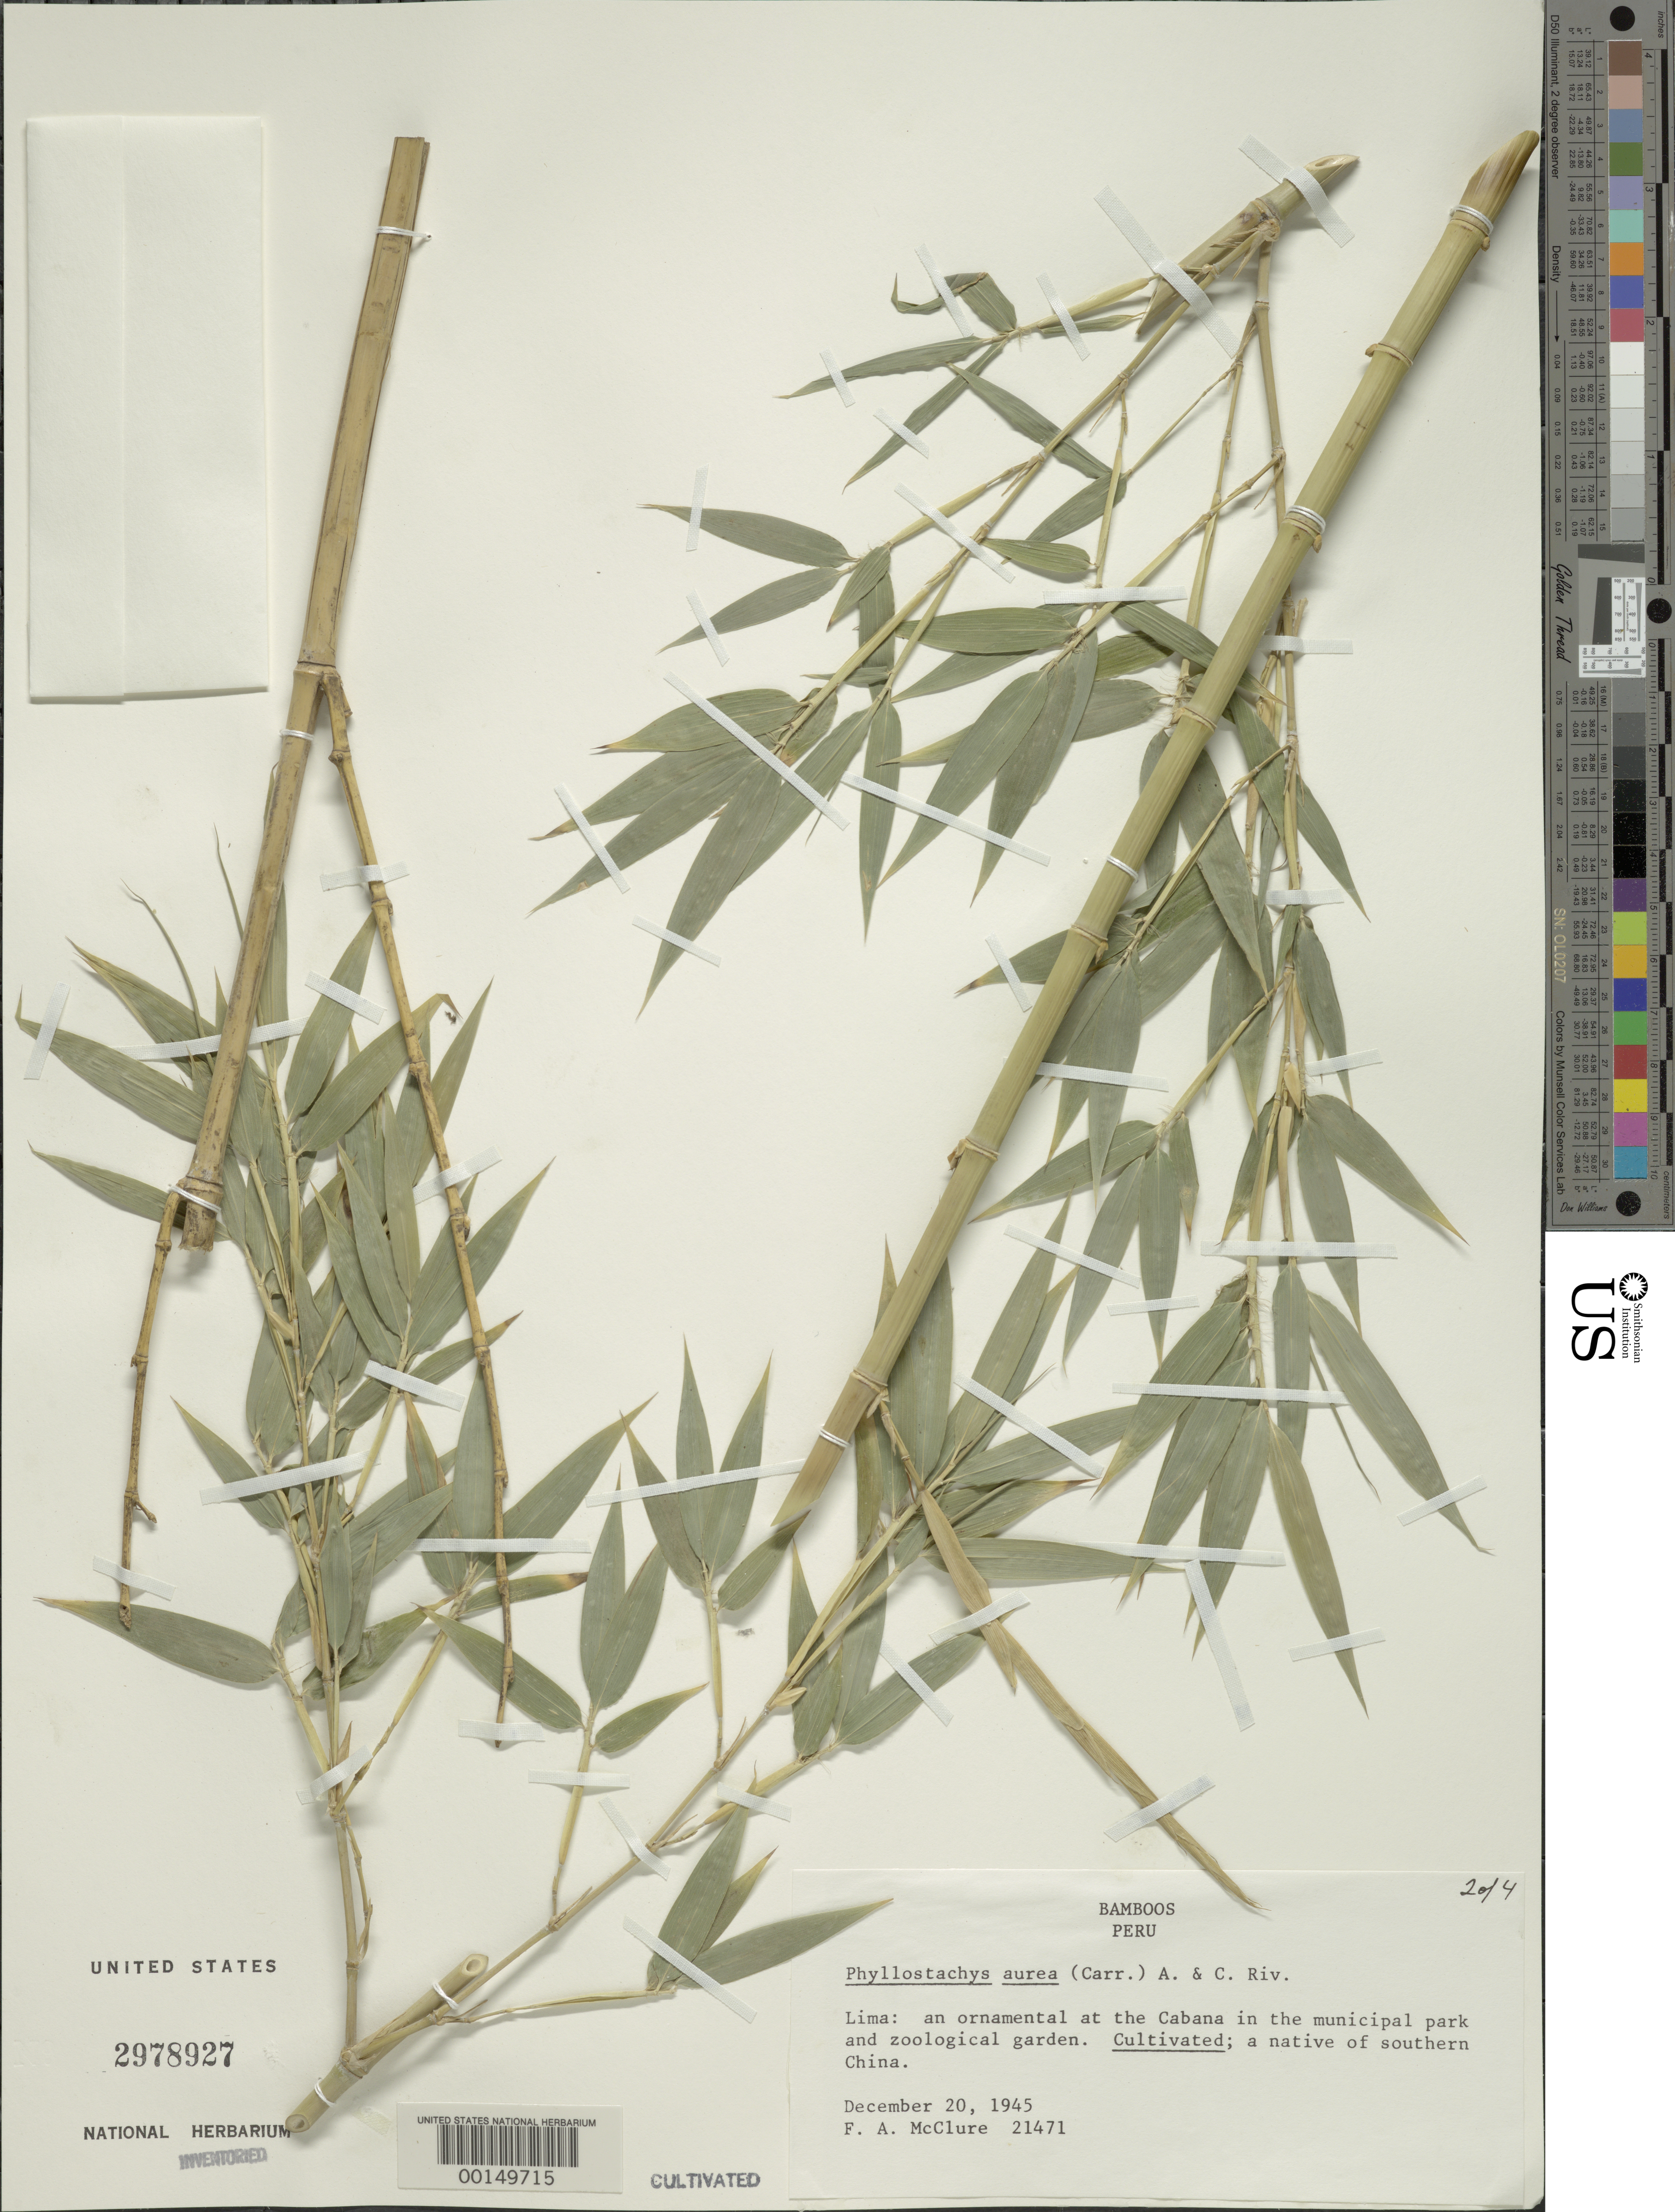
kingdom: Plantae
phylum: Tracheophyta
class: Liliopsida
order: Poales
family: Poaceae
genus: Phyllostachys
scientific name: Phyllostachys aurea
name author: Rivière & C. Rivière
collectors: F. A. McClure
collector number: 21471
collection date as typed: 20 Dec 1945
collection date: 1945-12-20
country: Peru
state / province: Lima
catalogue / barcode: US 2978927